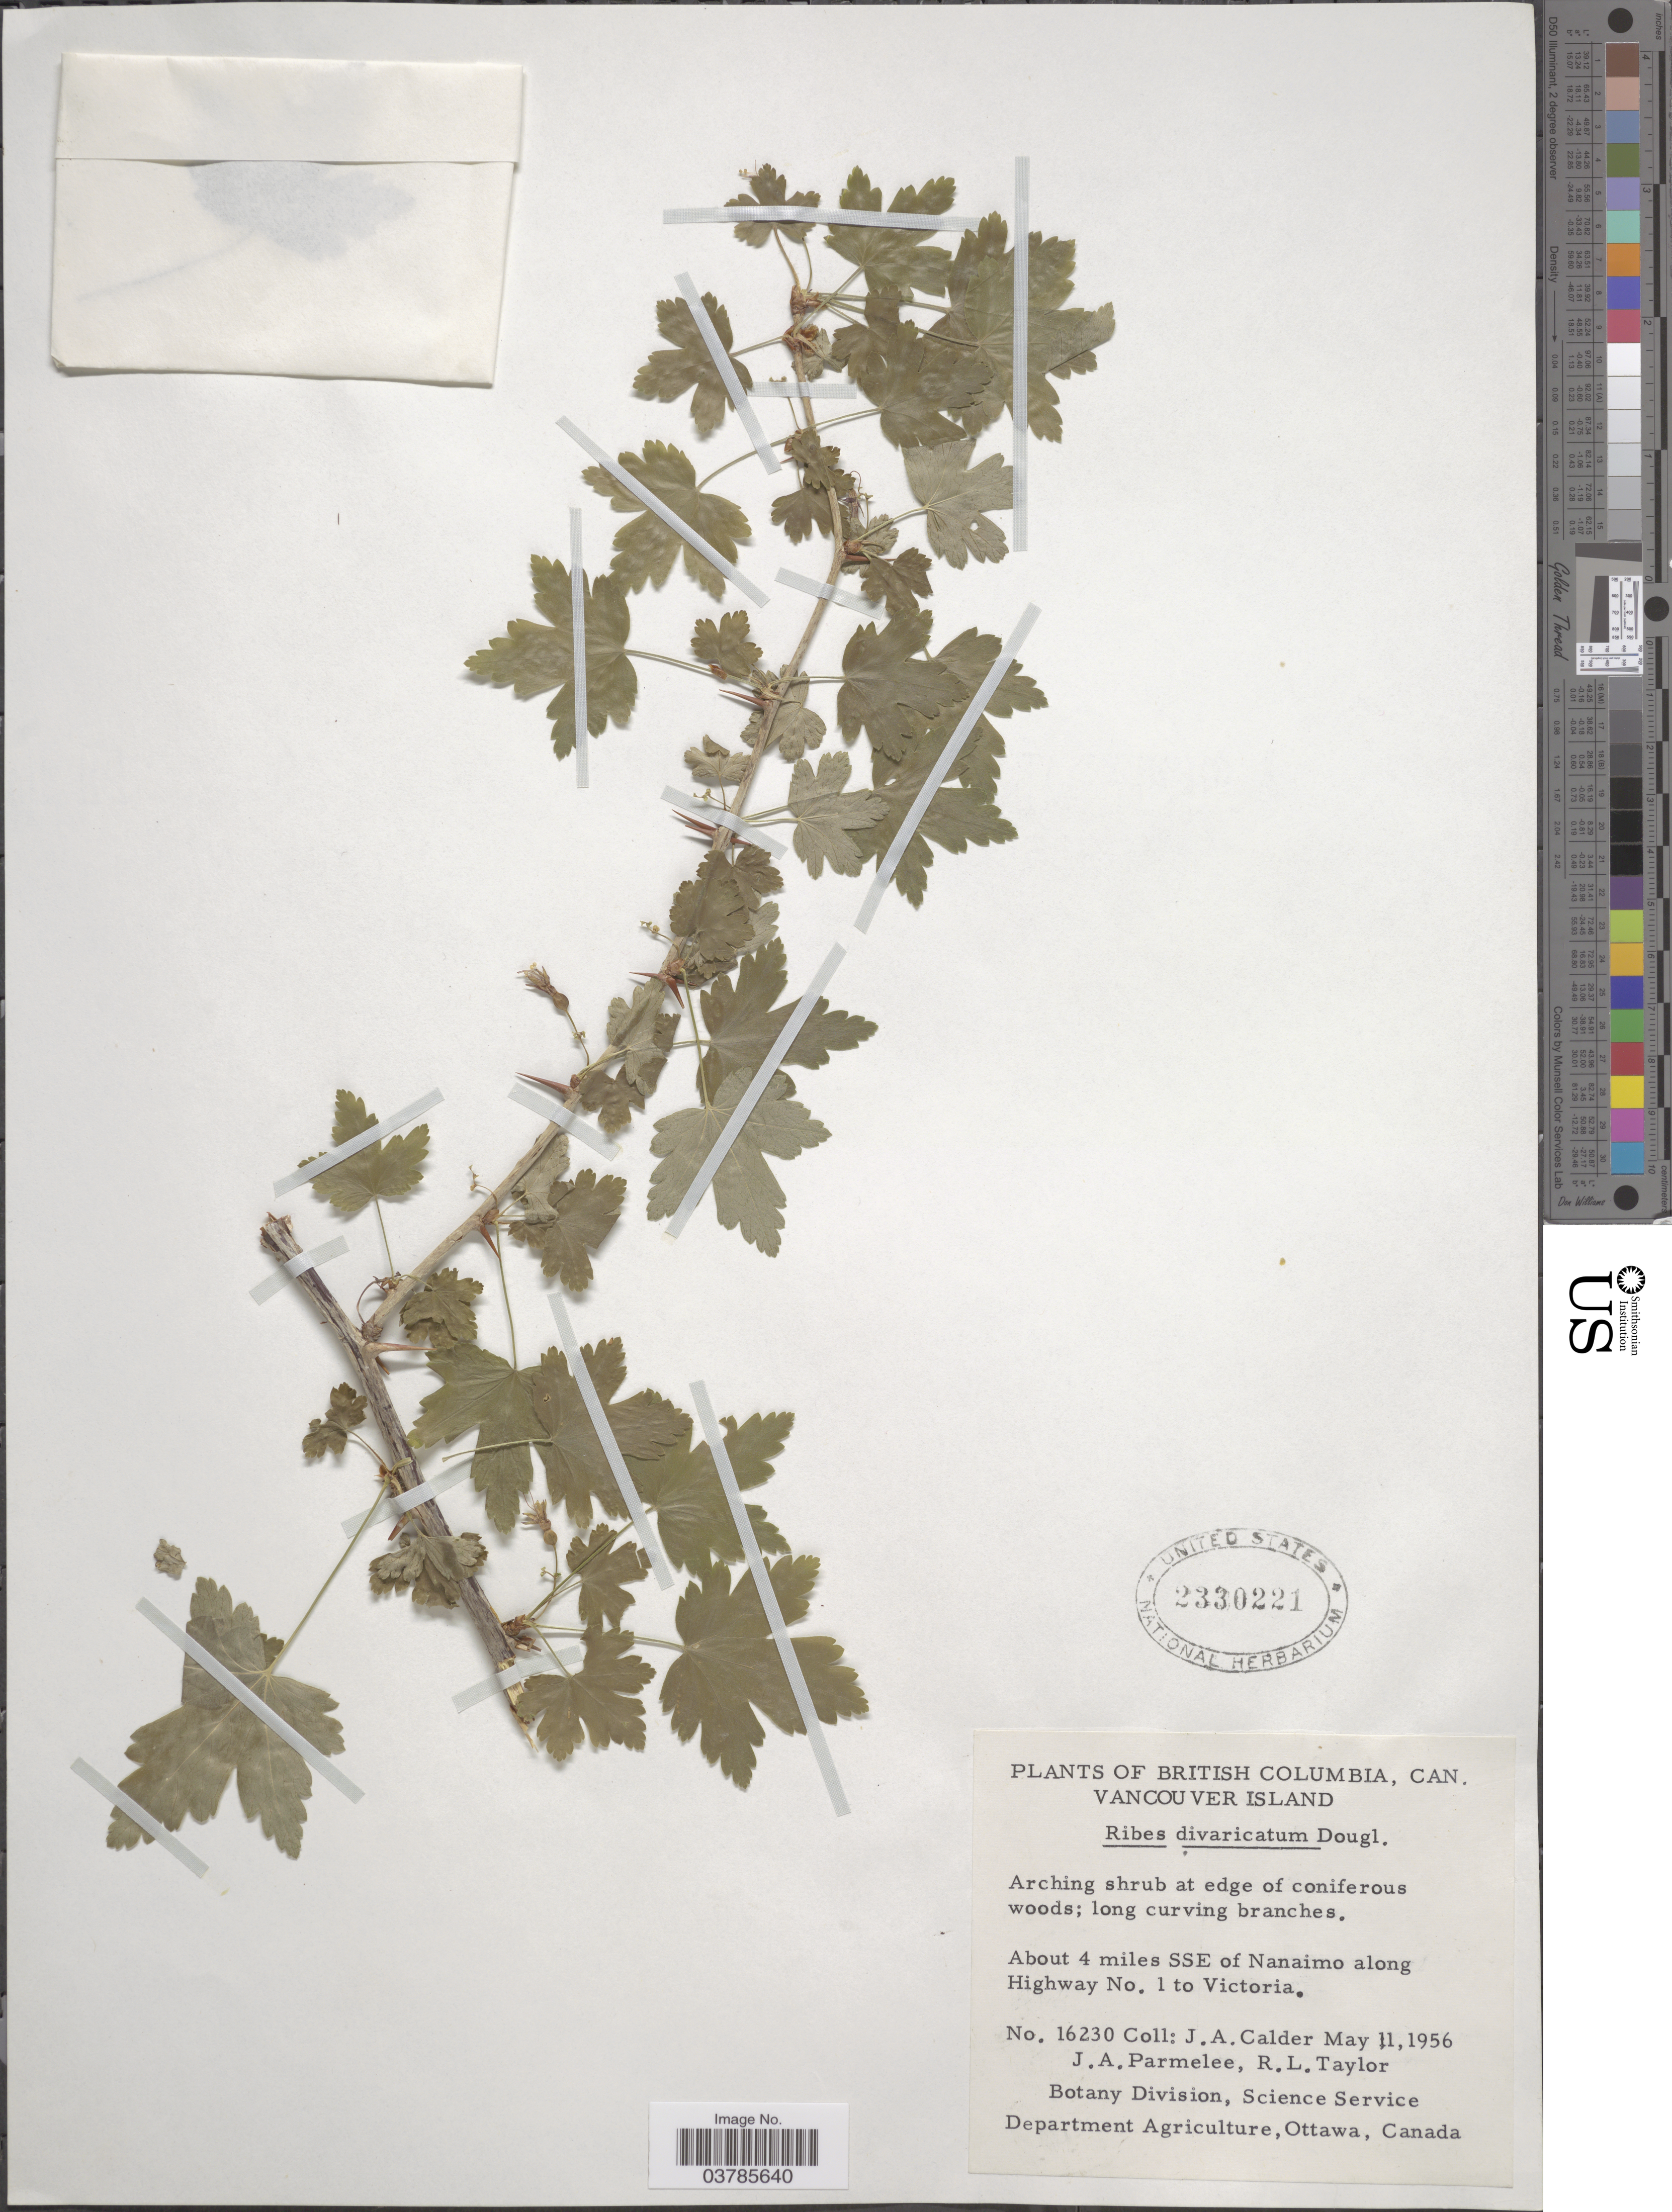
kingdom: Plantae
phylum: Tracheophyta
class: Magnoliopsida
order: Saxifragales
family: Grossulariaceae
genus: Ribes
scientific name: Ribes divaricatum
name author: Douglas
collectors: J. A. Calder, J. A. Parmelee & R. Taylor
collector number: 16230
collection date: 1956-05-11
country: Canada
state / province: British Columbia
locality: Vancouver Island. About 4 miles SSE of Nanaimo along Highway No. 1 to Victoria.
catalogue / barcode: US 2330221